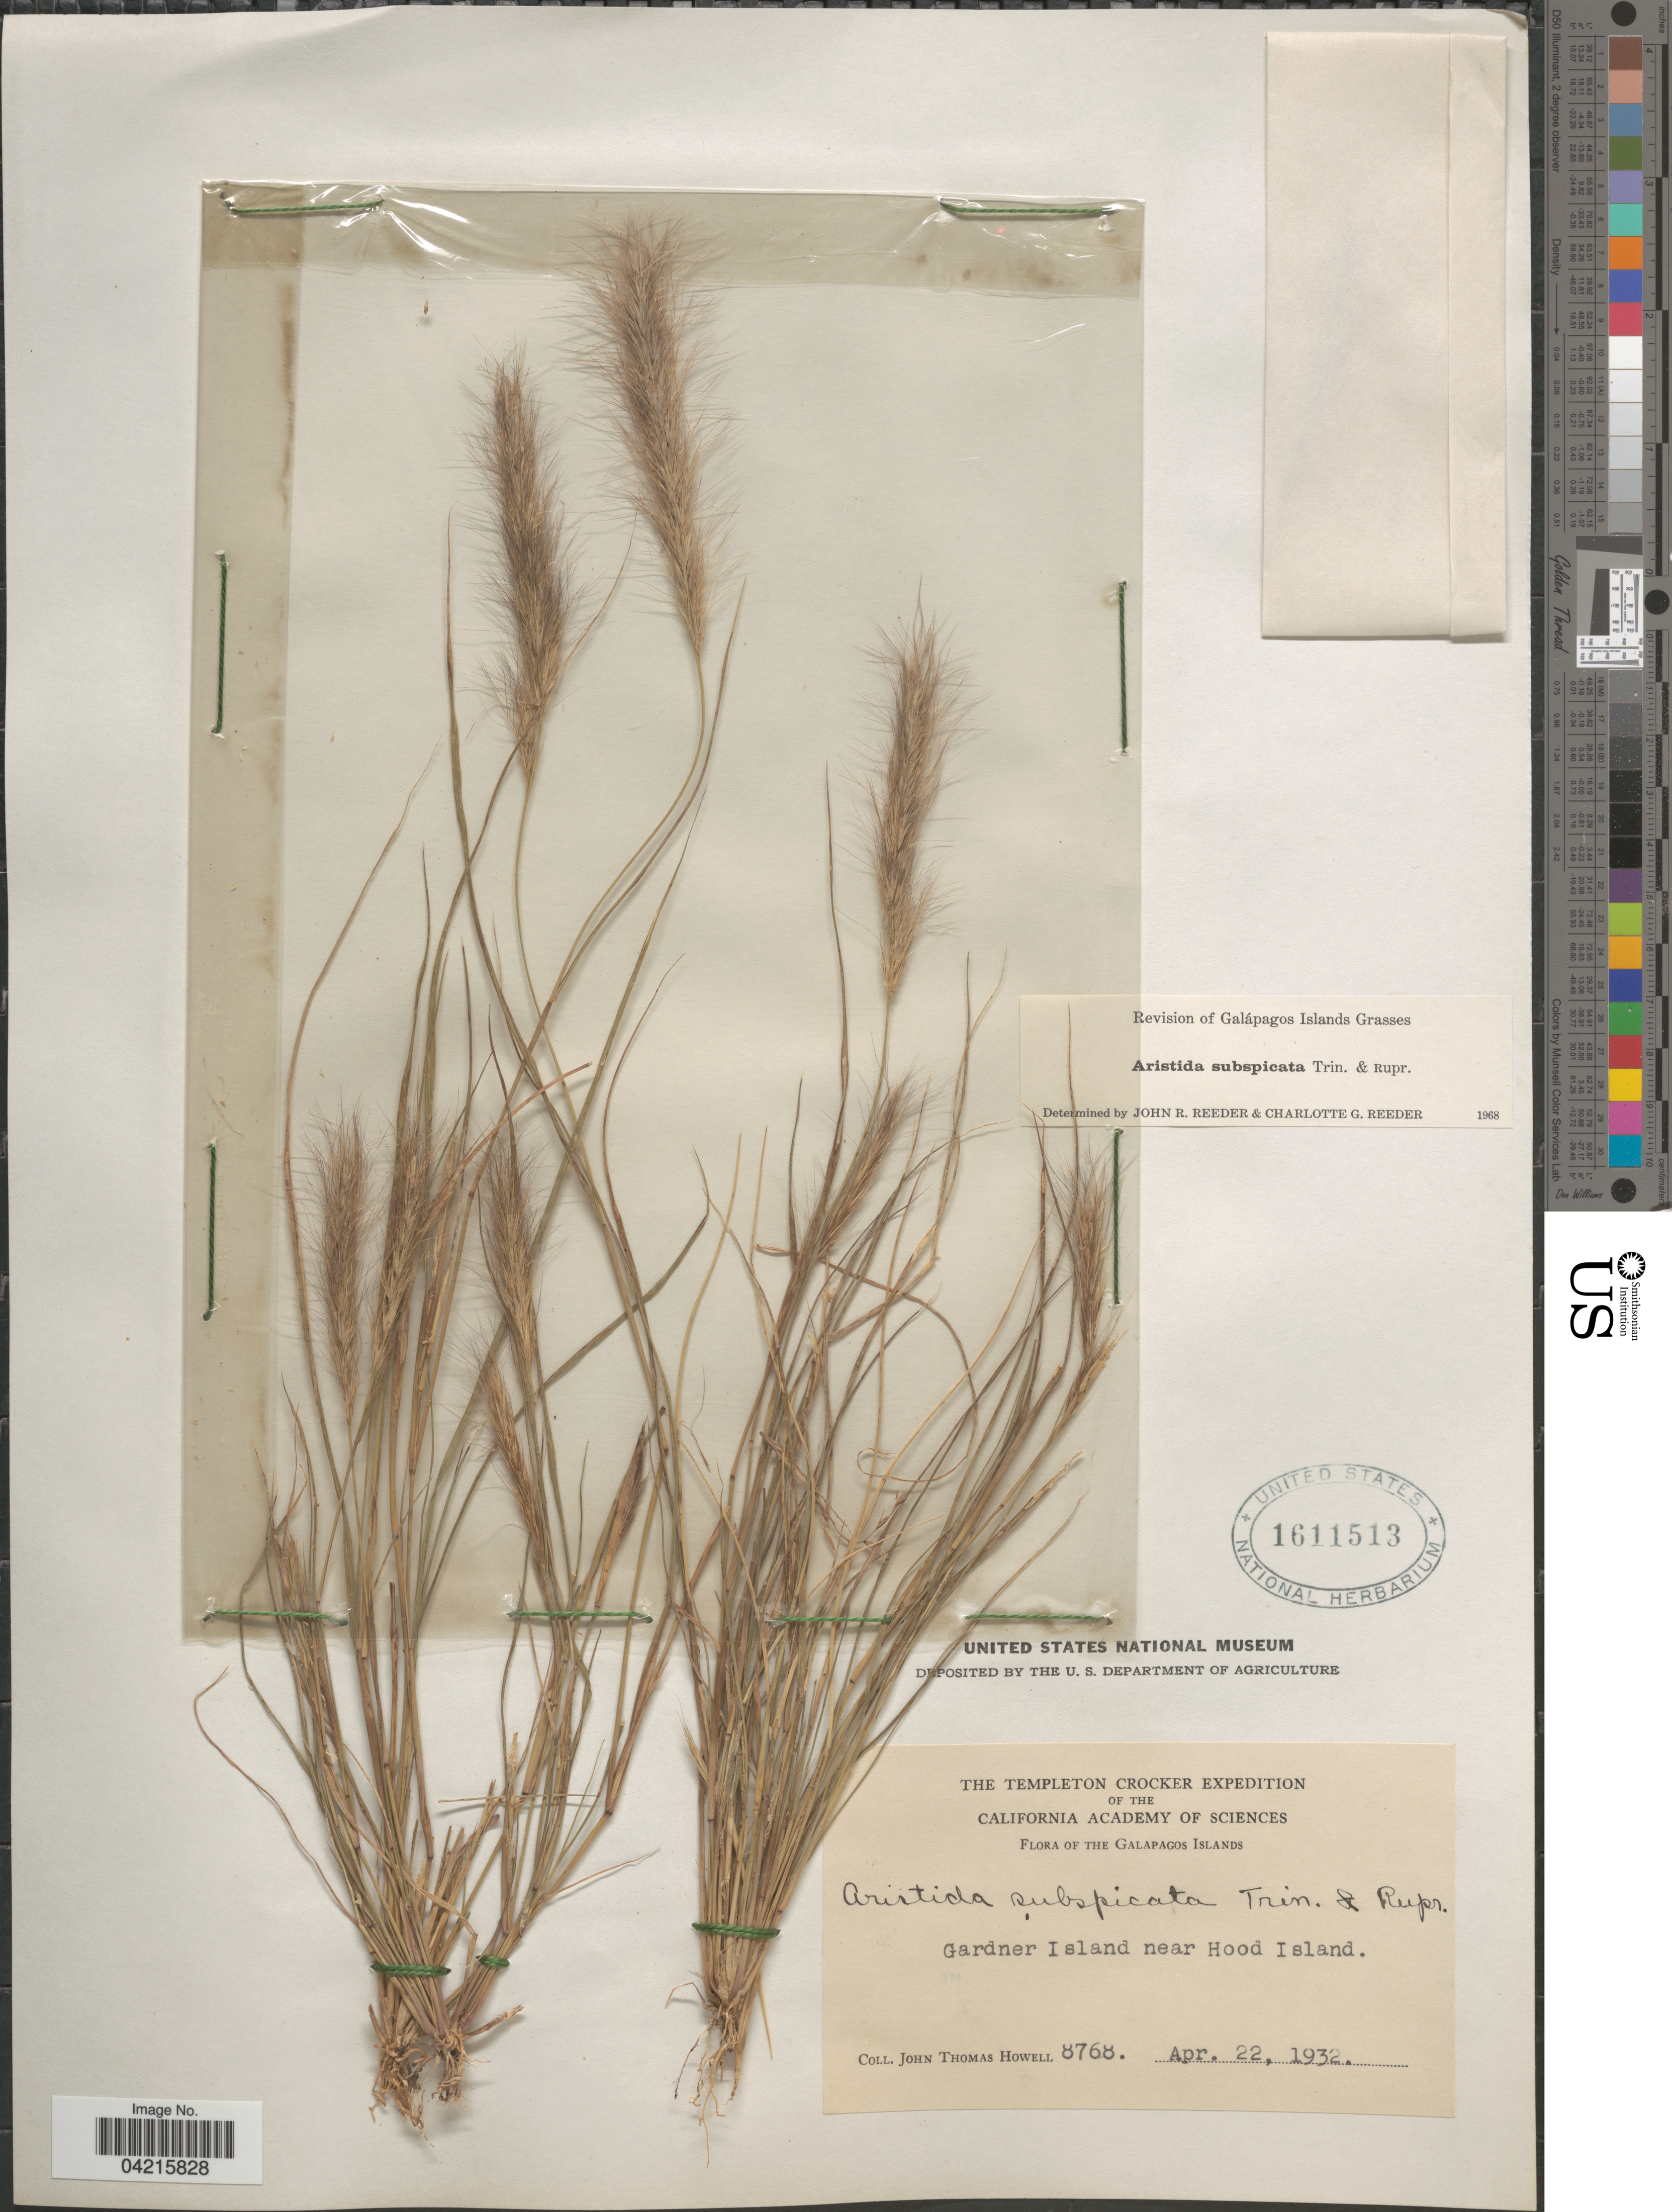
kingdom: Plantae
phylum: Tracheophyta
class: Liliopsida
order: Poales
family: Poaceae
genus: Aristida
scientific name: Aristida subspicata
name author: Trin. & Rupr.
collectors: J. T. Howell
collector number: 8768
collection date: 1932-04-22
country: Ecuador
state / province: Colón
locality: The Templeton Crocker Expedition. The Galapagos Islands. Gardner Island near Hood Island.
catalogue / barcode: US 1611513